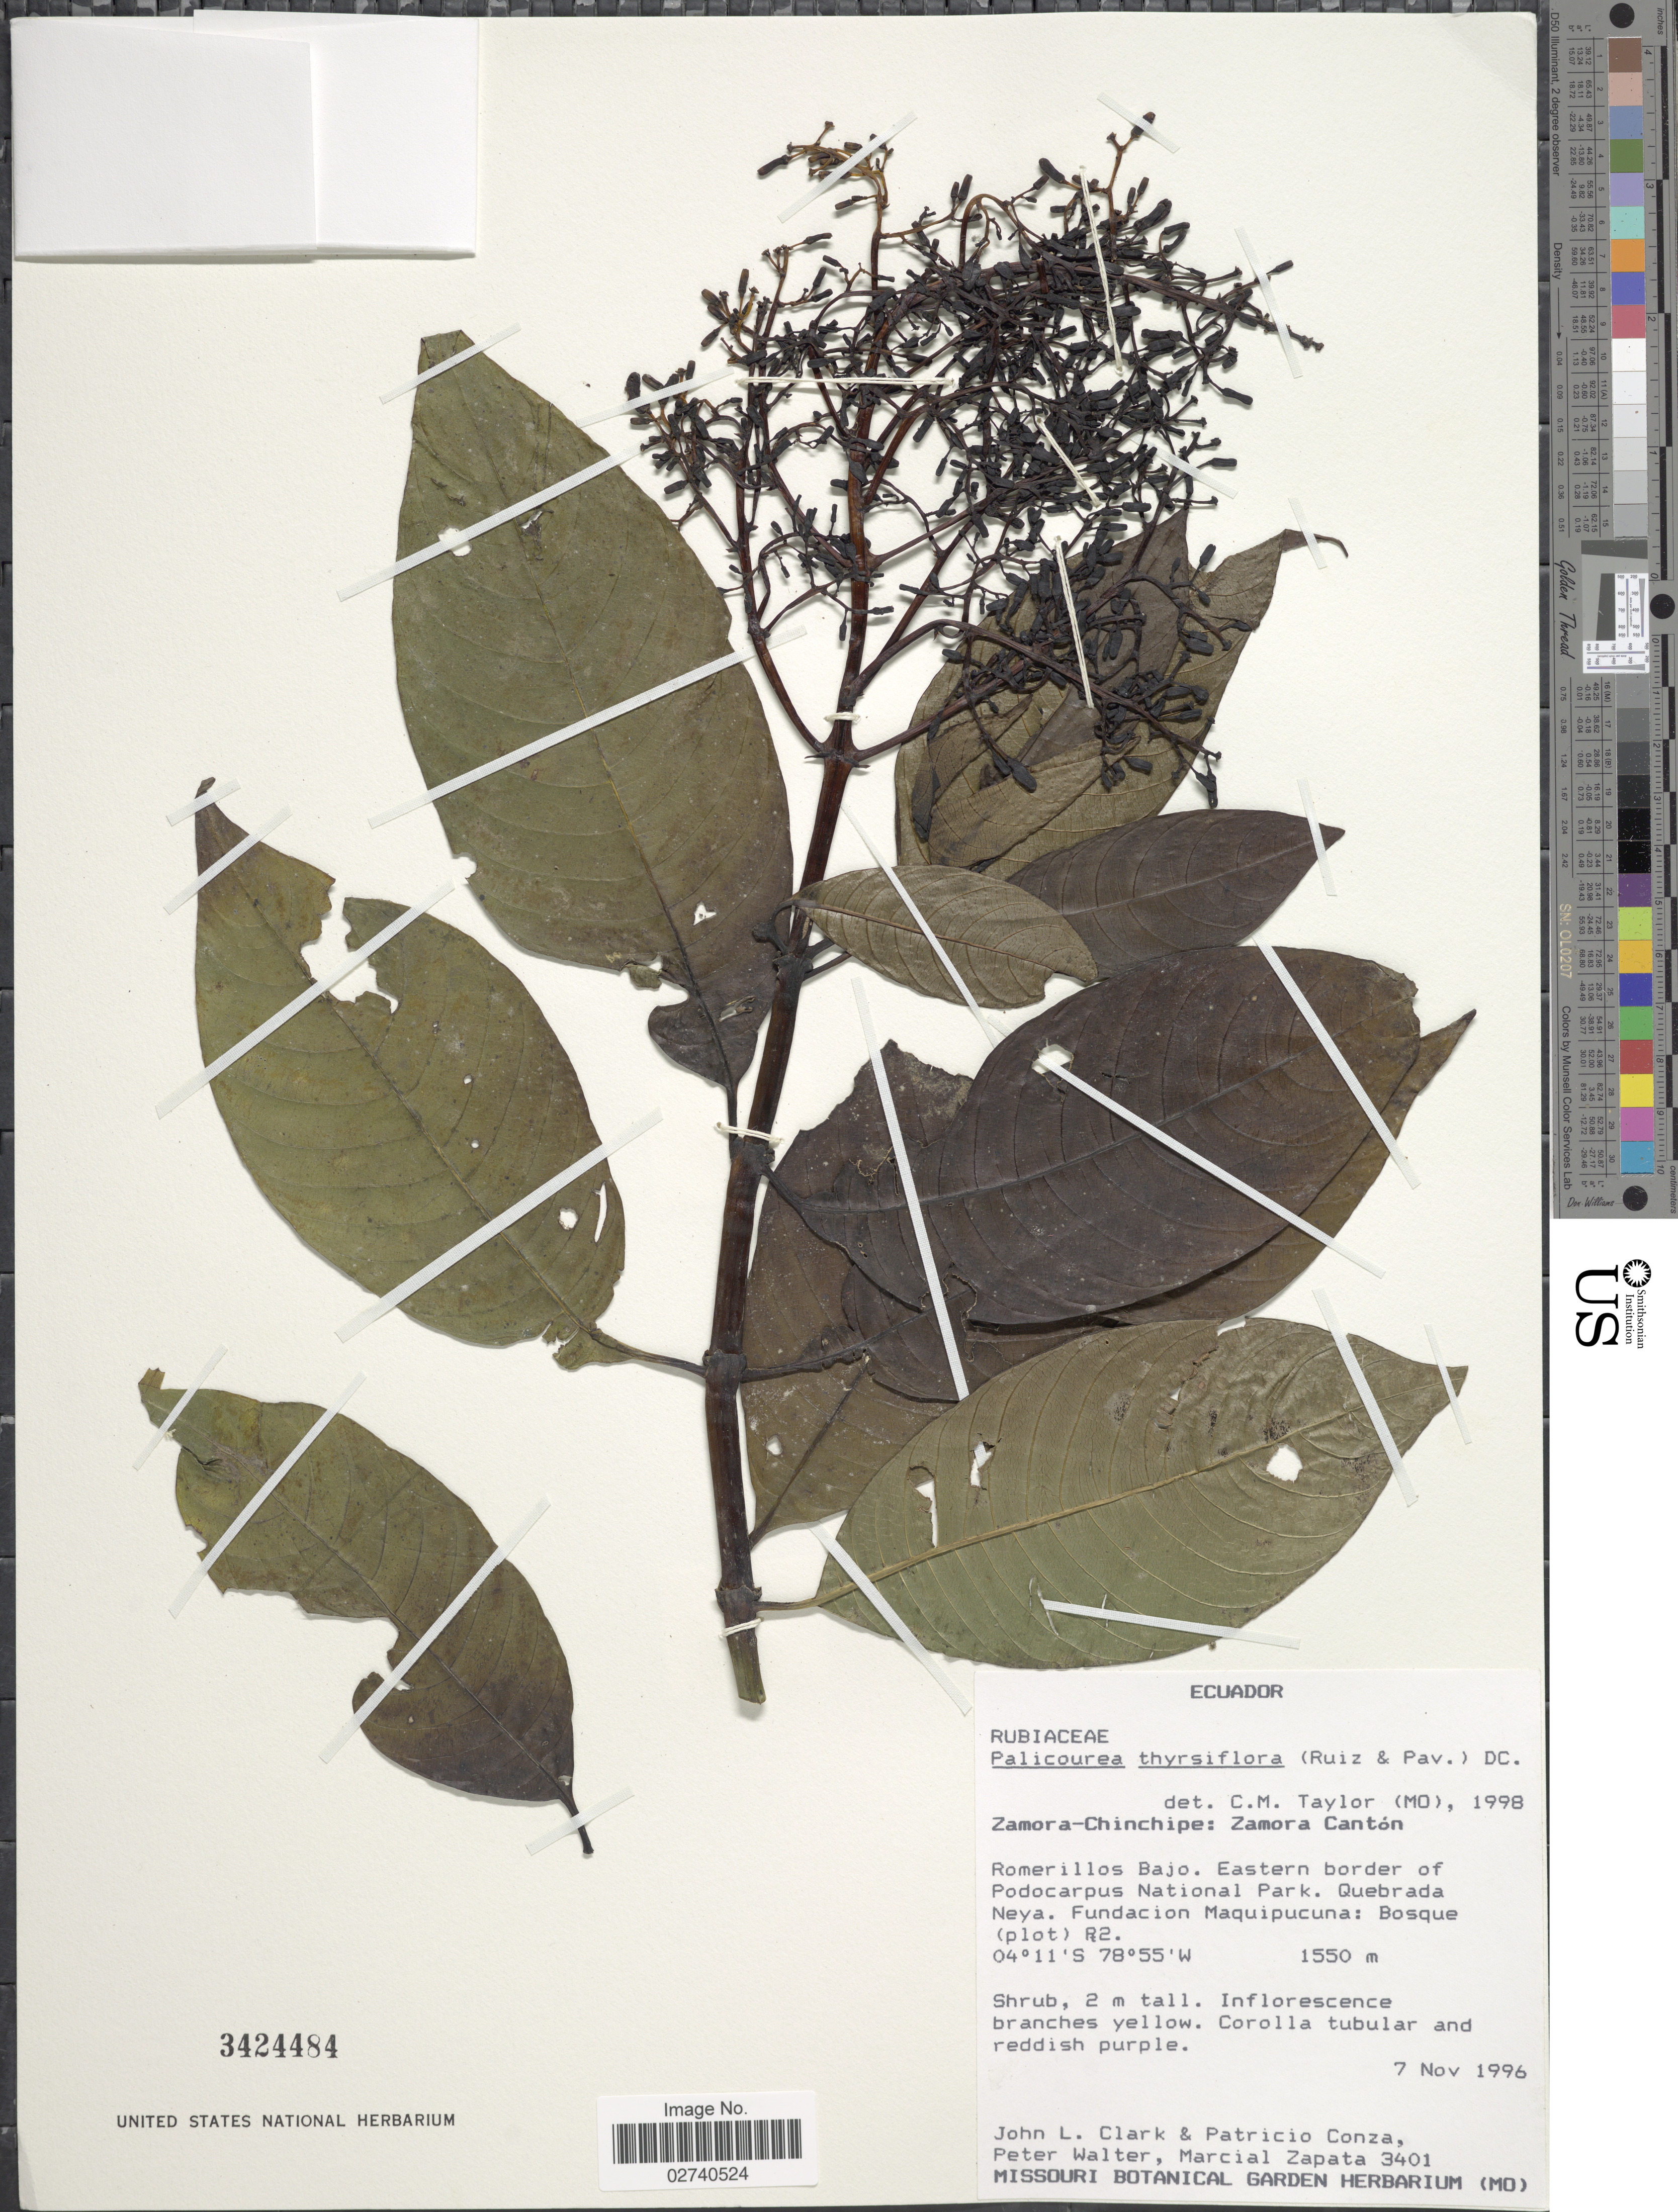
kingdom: Plantae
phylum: Tracheophyta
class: Magnoliopsida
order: Gentianales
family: Rubiaceae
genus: Palicourea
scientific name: Palicourea thyrsiflora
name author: (Ruiz & Pav.) DC.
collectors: J. L. Clark, P. Conza, P. Walter & M. Zapata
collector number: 3401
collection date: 1996-11-07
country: Ecuador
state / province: Zamora-Chinchipe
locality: Zamora Canton. Romerillos Bajo. Eastern border of Podocarpus National Park. Quebrada Neya. Fundacion Maquipucuna: Bosque (plot) P2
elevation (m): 1550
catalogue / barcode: US 3424484